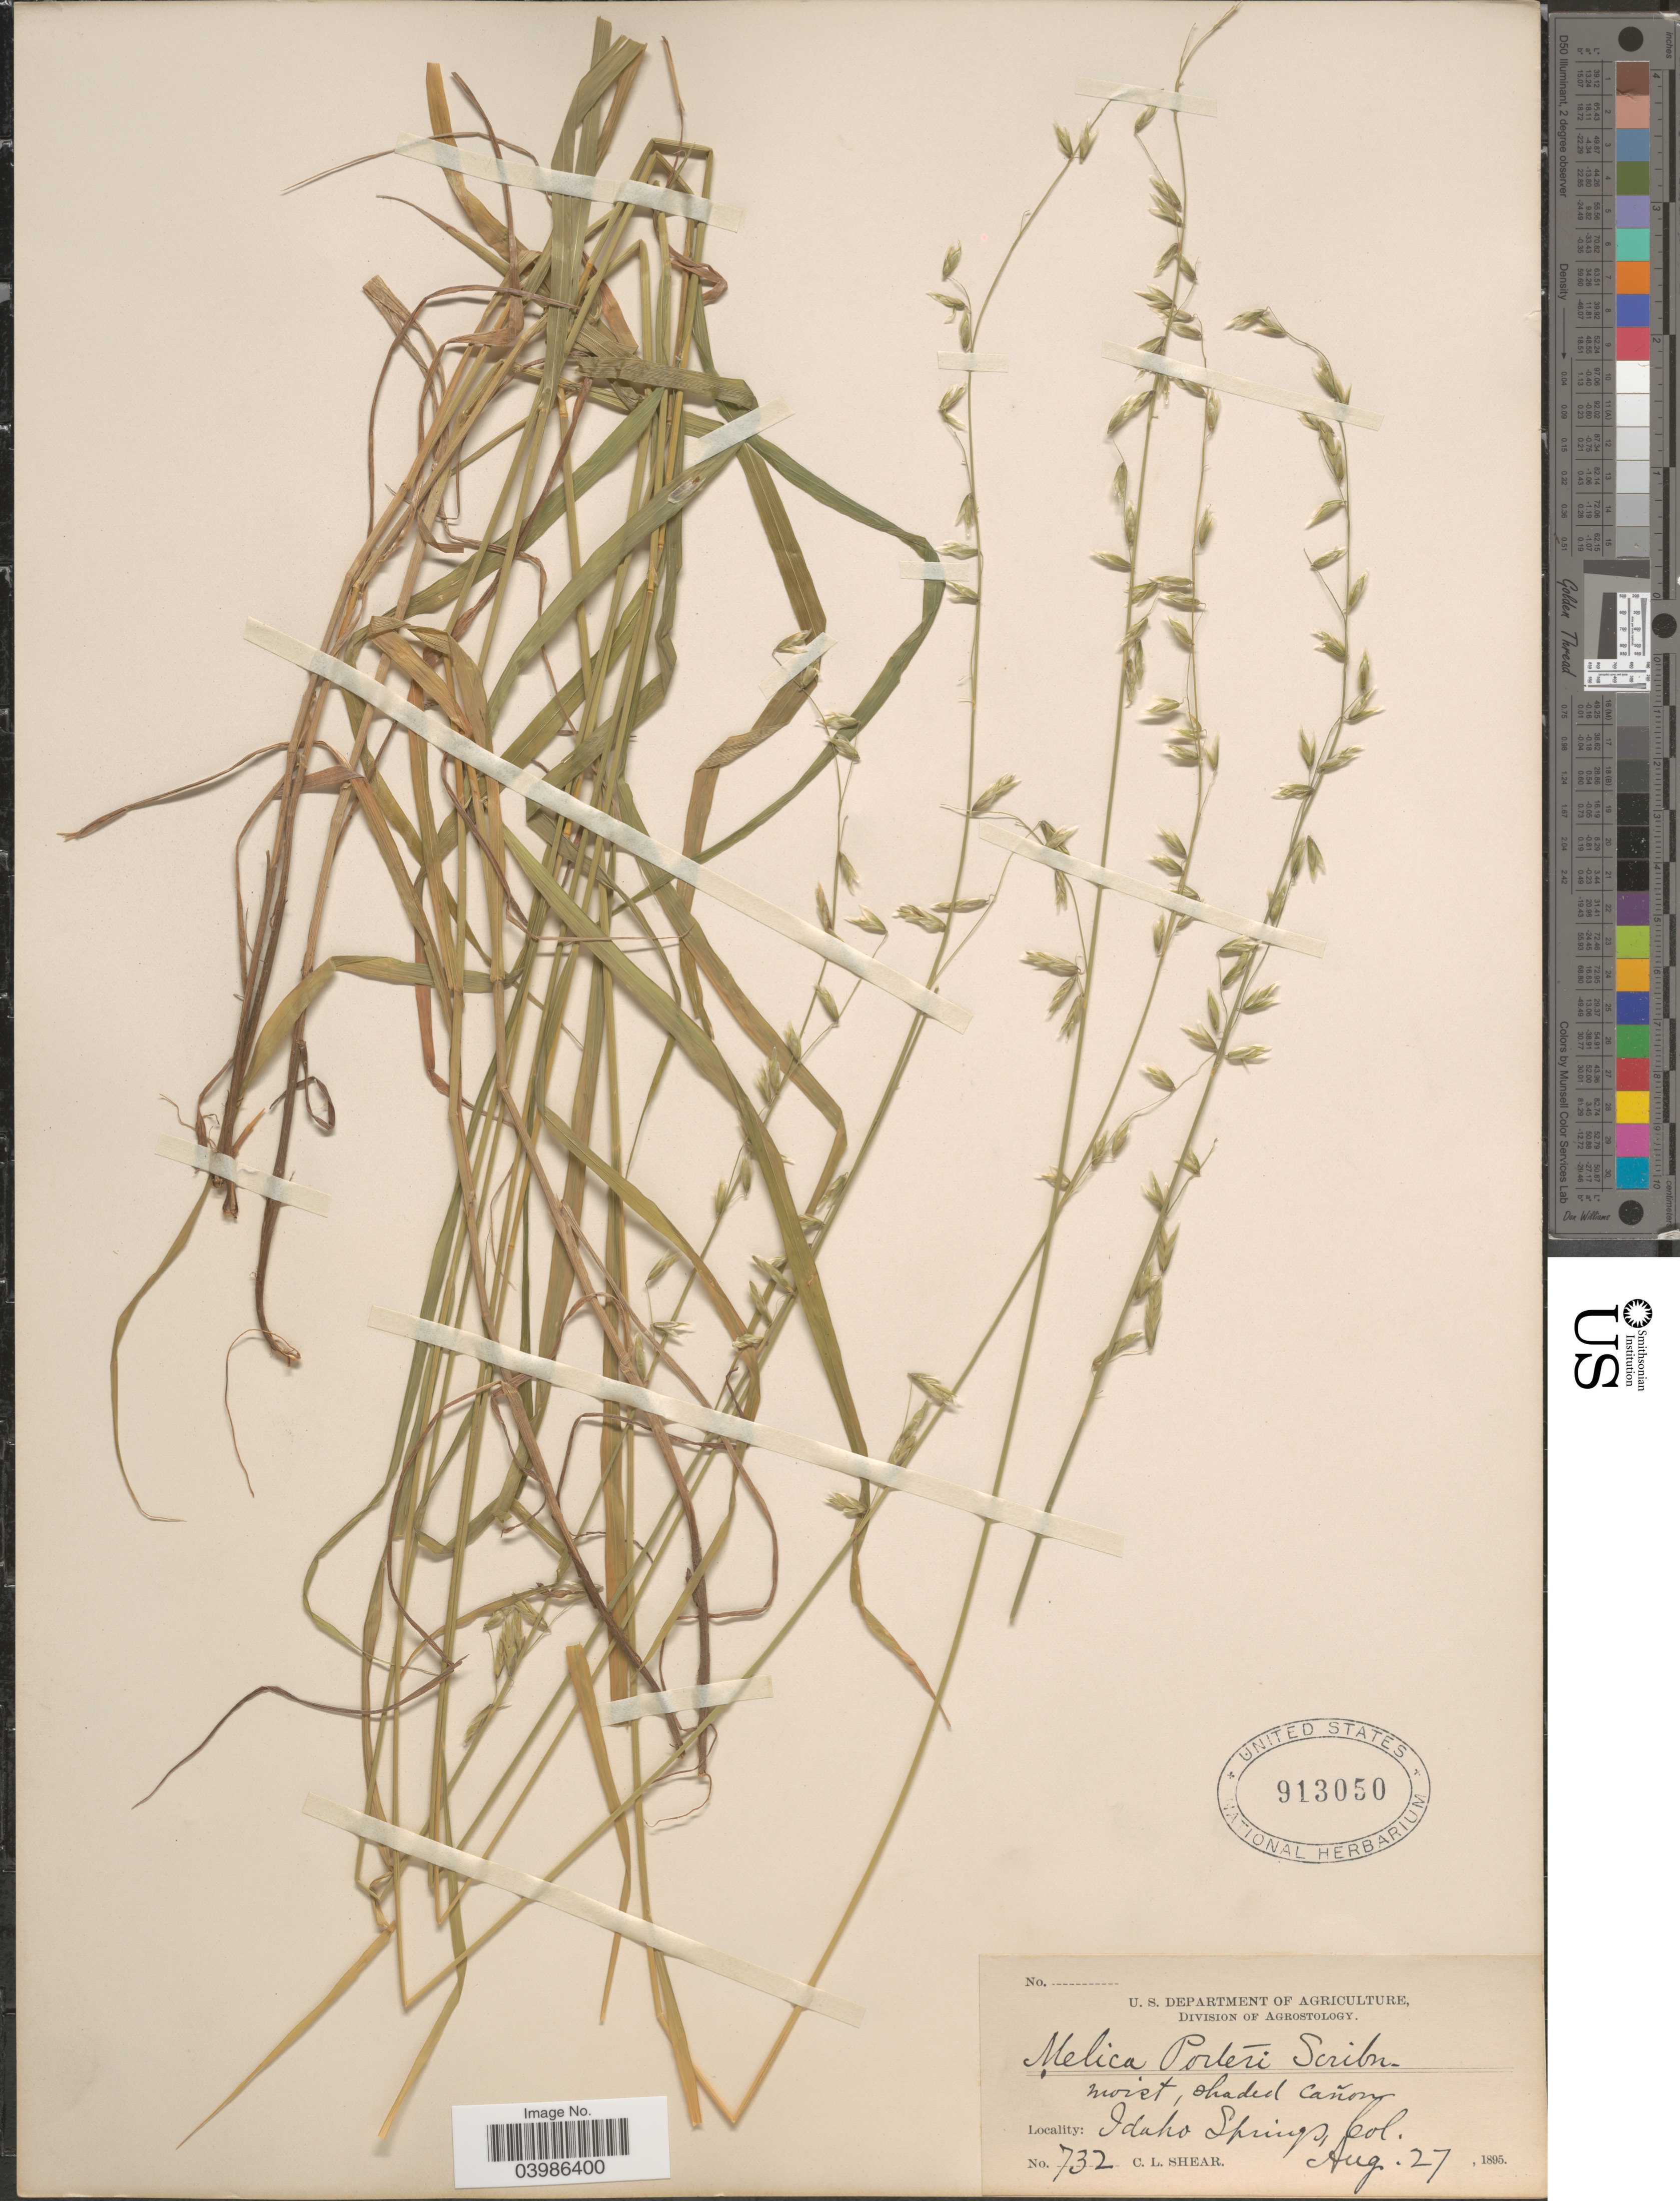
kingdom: Plantae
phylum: Tracheophyta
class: Liliopsida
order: Poales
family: Poaceae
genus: Melica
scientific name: Melica porteri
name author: Scribn.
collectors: C. L. Shear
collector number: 732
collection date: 1895-08-27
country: United States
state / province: Colorado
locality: Idaho Springs.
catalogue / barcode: US 913050